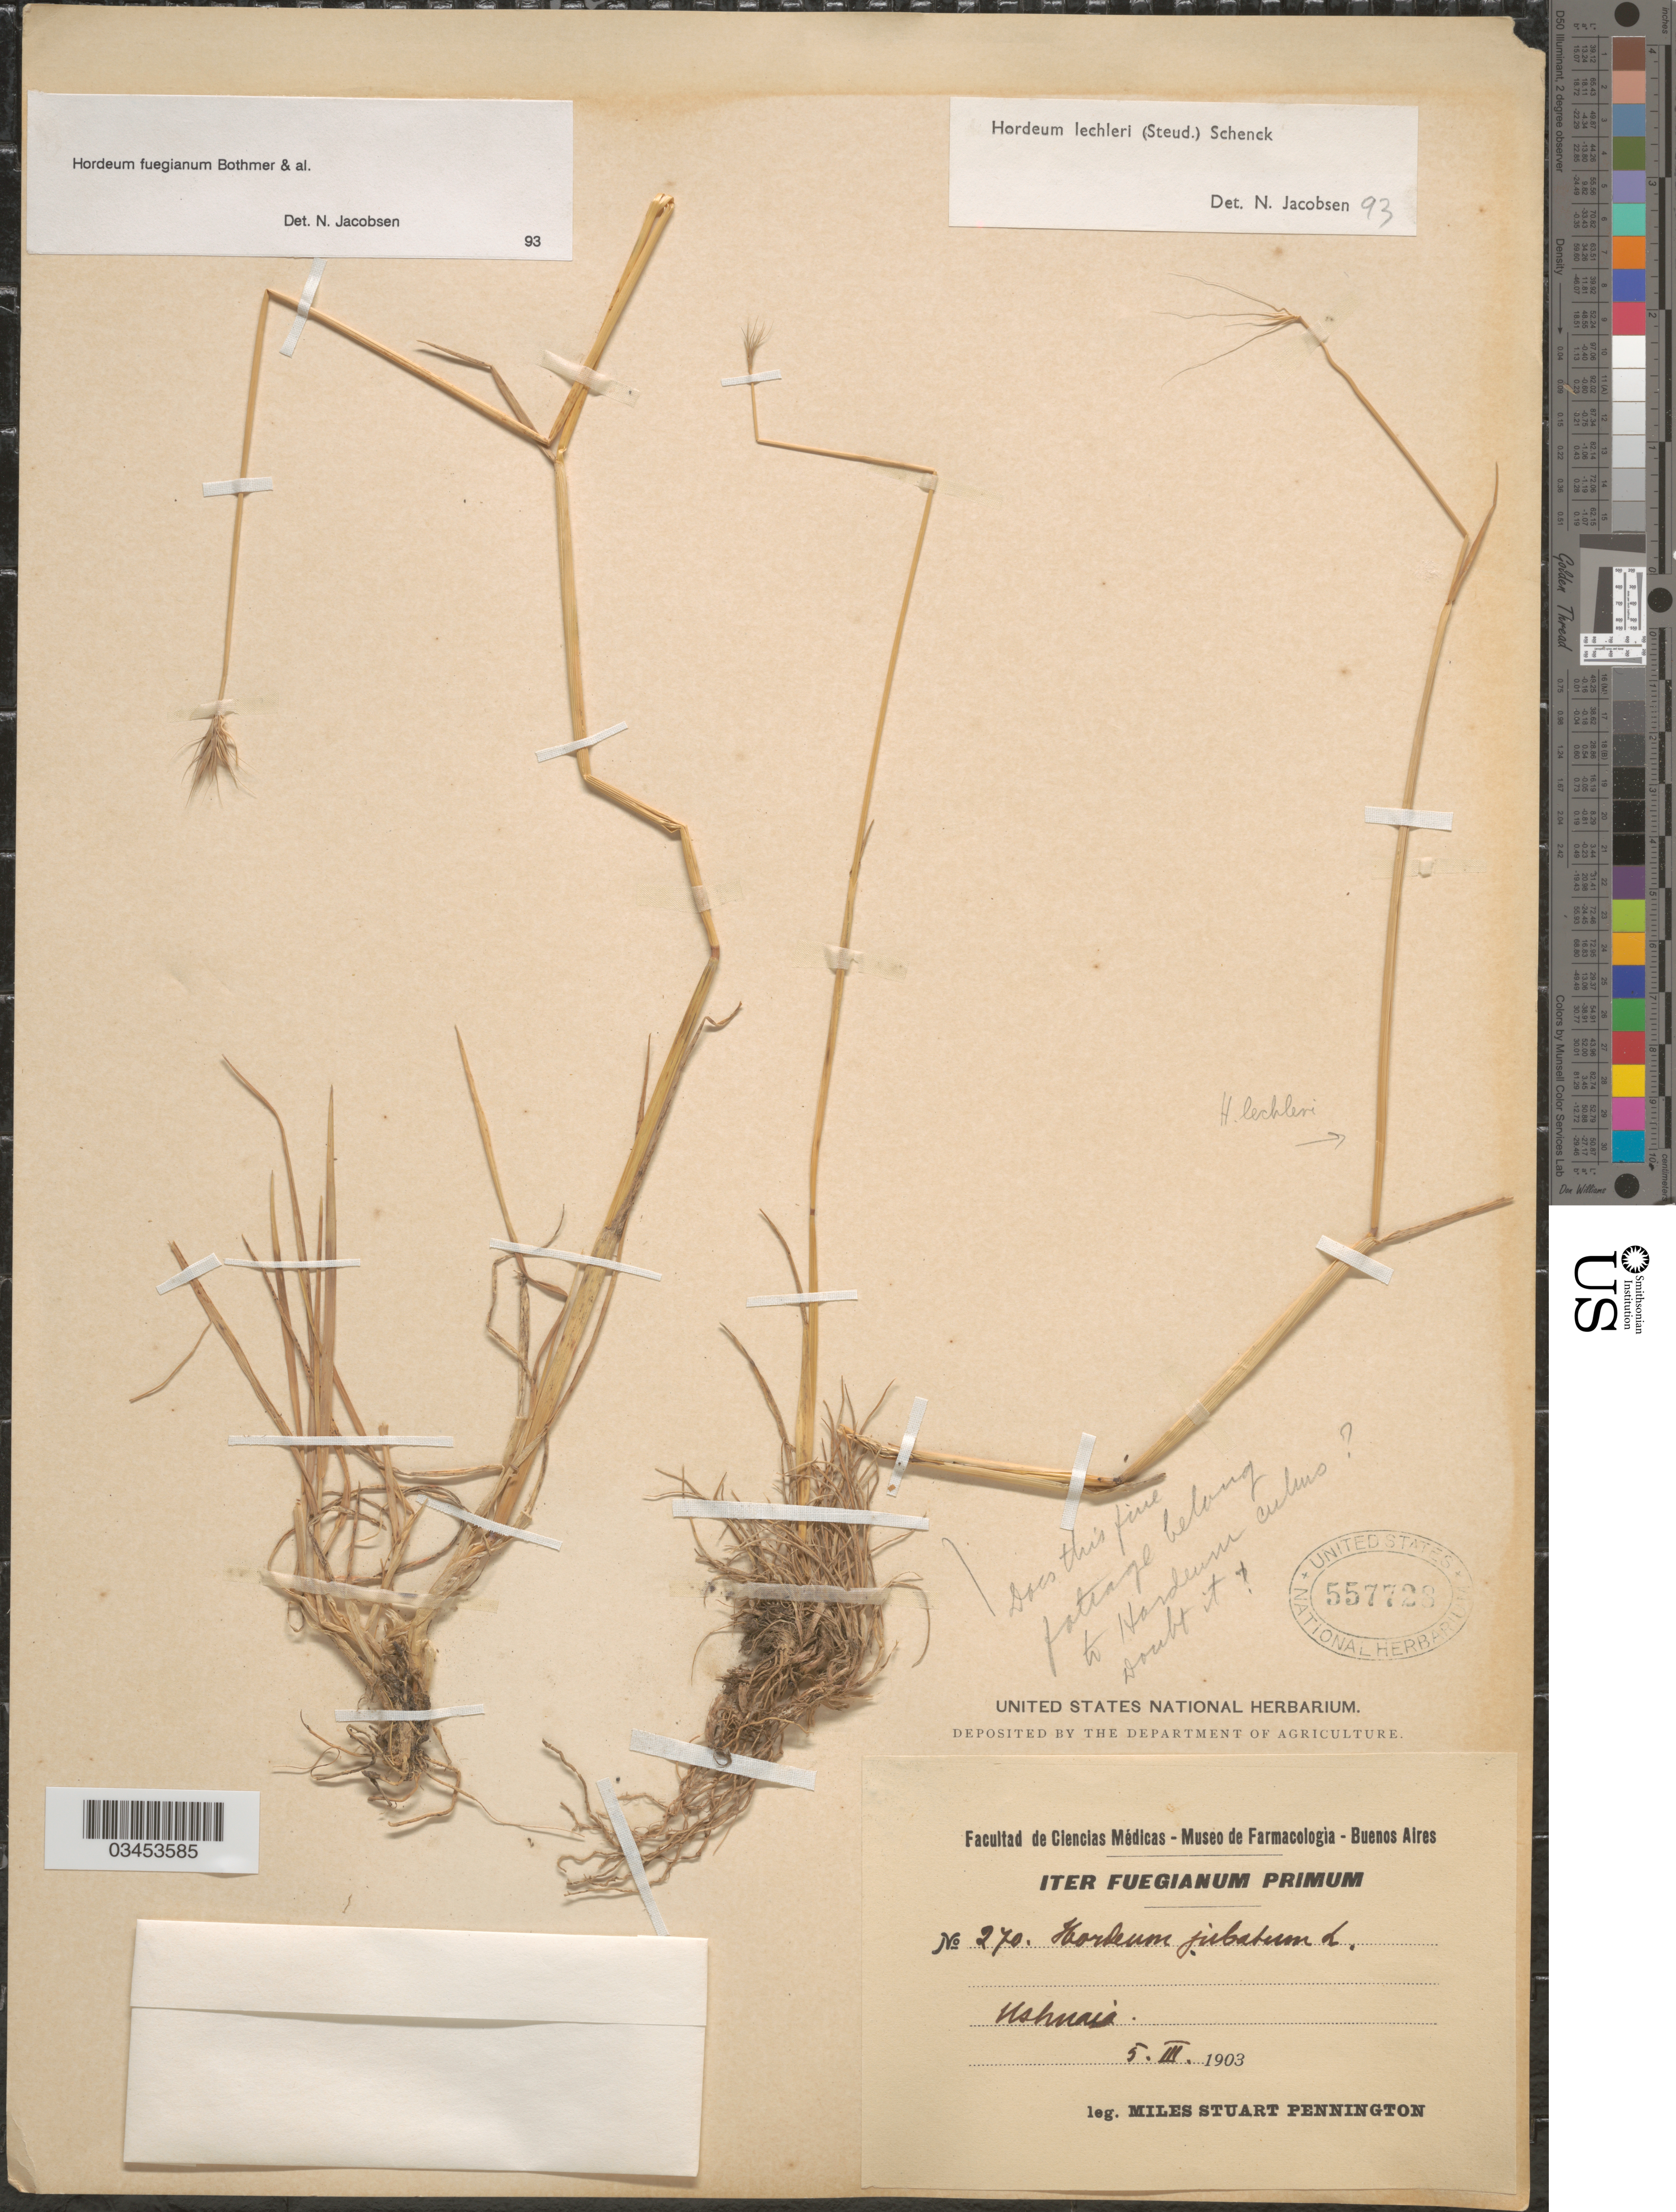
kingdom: Plantae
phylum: Tracheophyta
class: Liliopsida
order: Poales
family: Poaceae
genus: Hordeum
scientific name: Hordeum fuegianum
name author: Bothmer et al.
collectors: M. Pennington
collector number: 270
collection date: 1903-03-05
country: Argentina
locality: Iter Fuegianum Primum. Ushuaia.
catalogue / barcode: US 557728